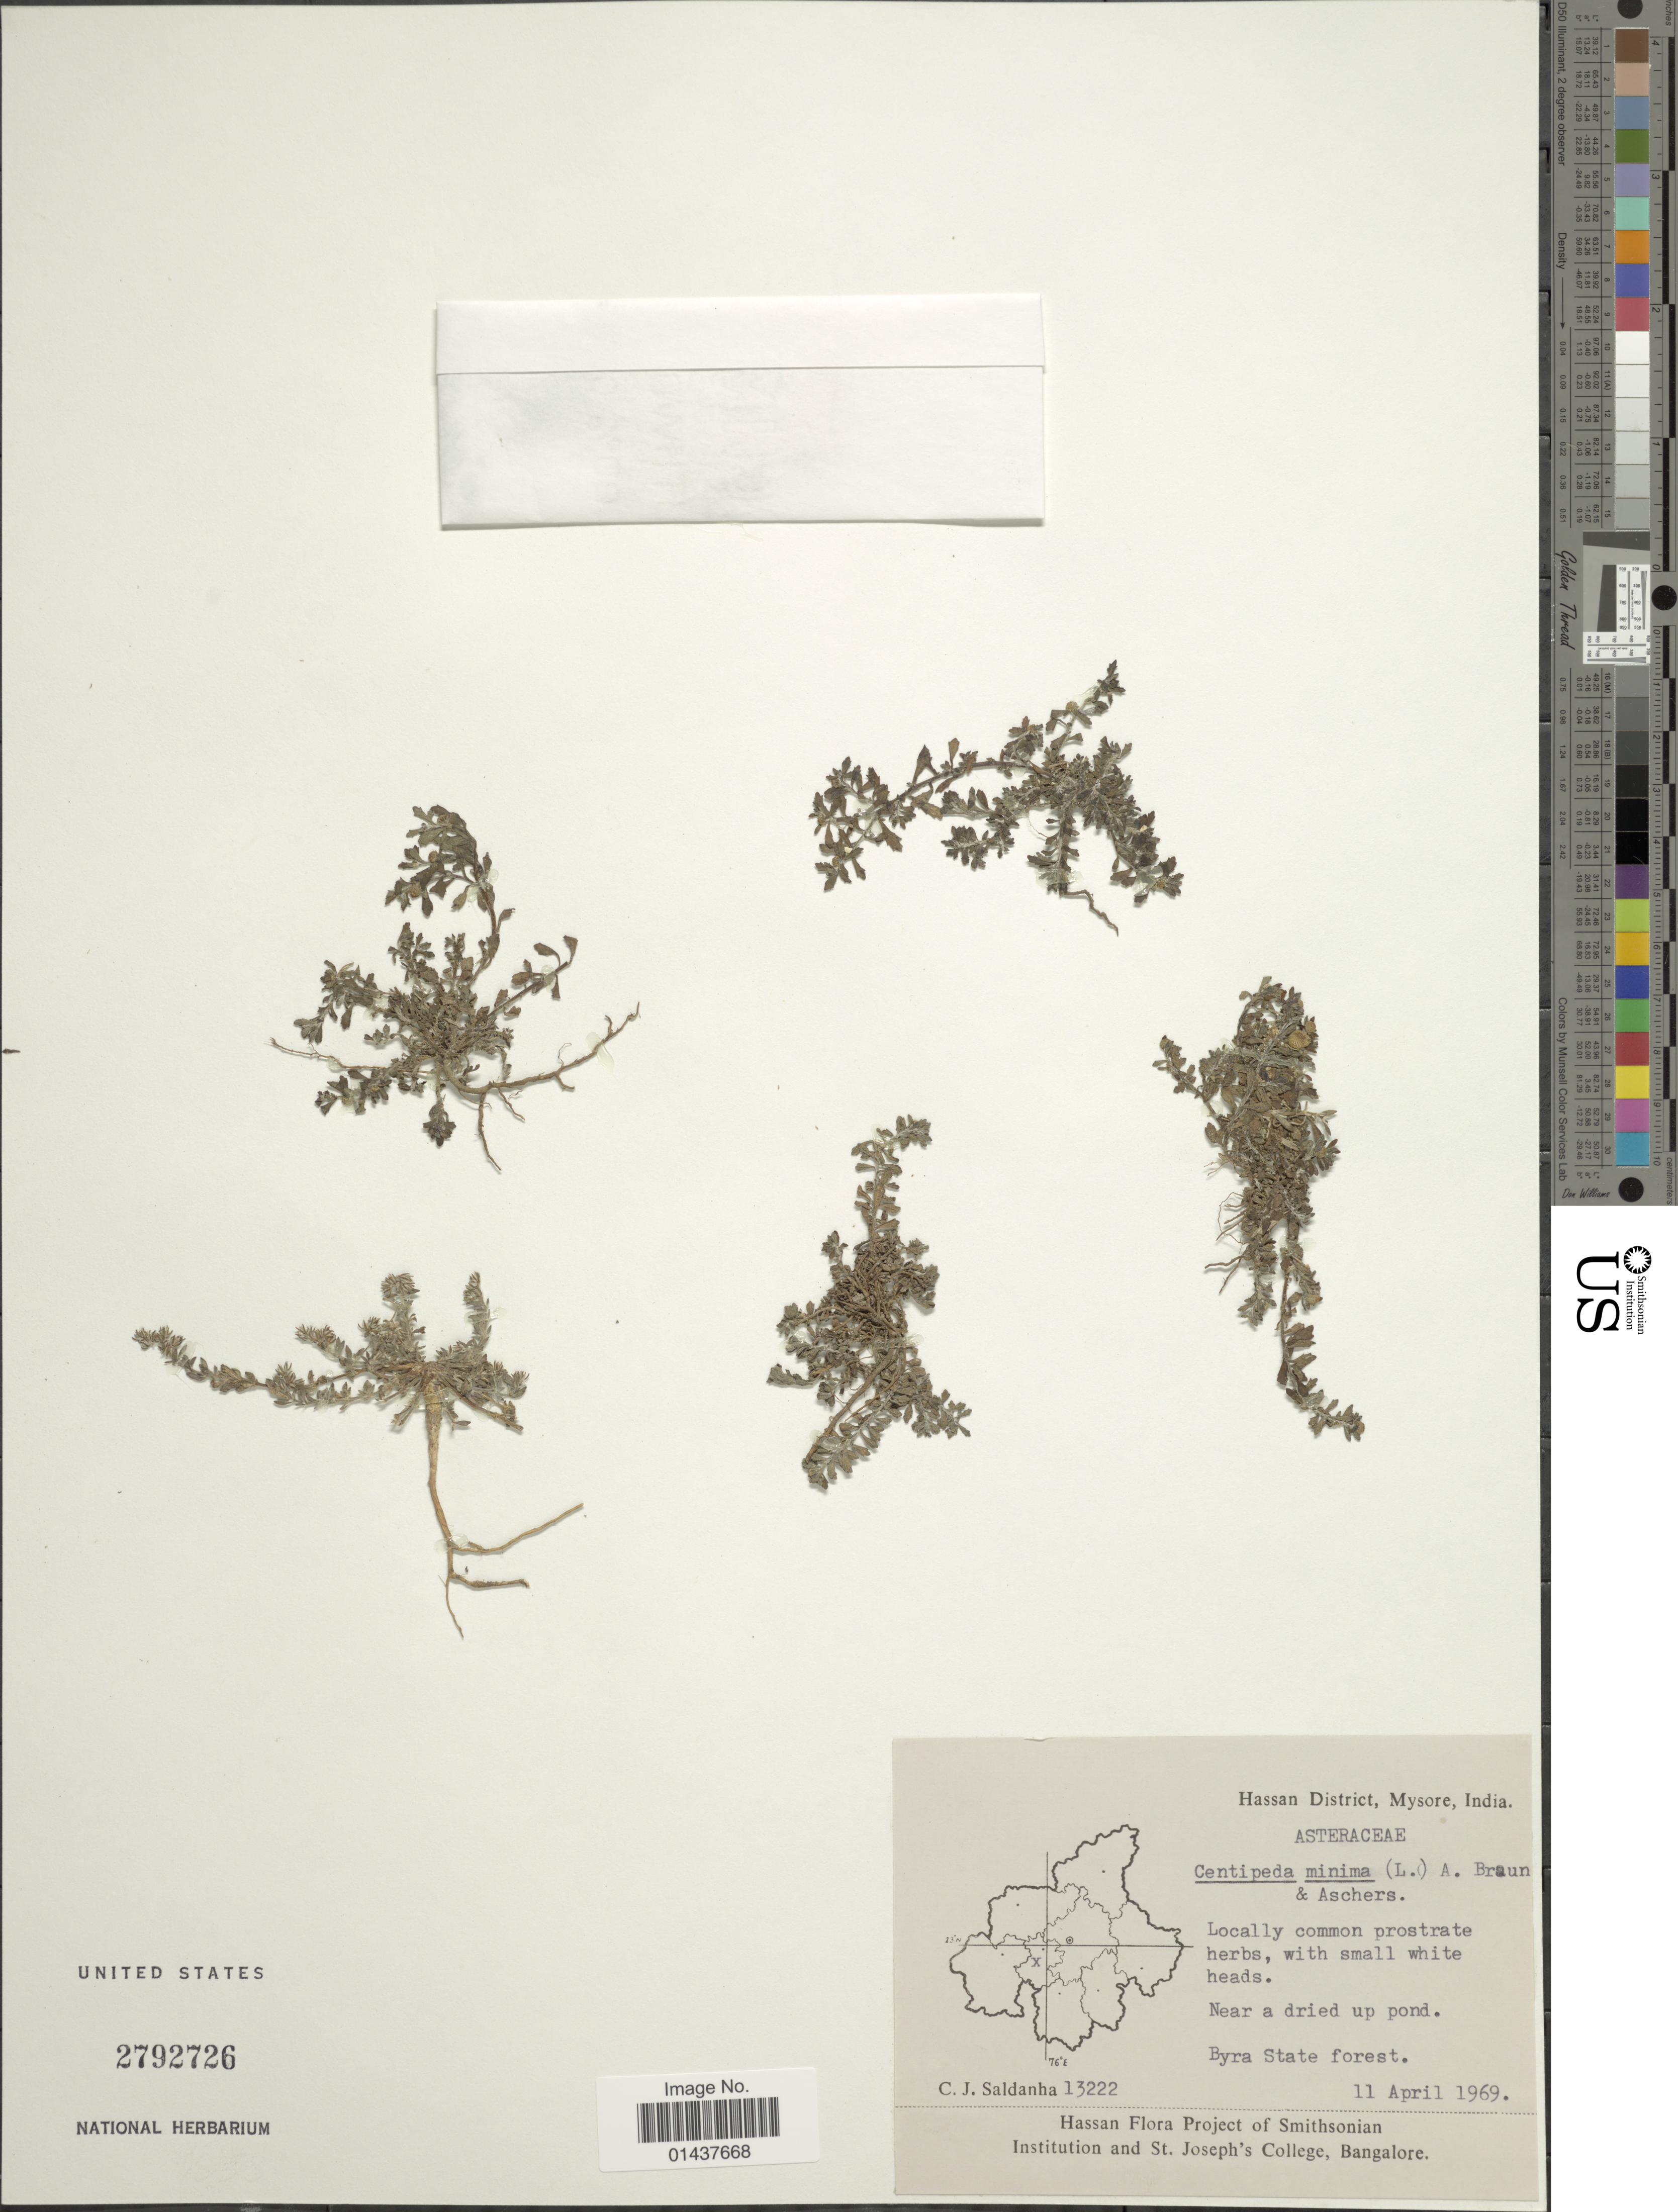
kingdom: Plantae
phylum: Tracheophyta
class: Magnoliopsida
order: Asterales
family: Asteraceae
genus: Centipeda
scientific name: Centipeda minima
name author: (L.) A. Braun & Asch.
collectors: C. J. Saldanha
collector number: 13222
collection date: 1969-04-11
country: India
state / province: Karnataka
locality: Hassan District, Mysore, Near a dried up pond, Byra State forest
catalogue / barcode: US 2792726